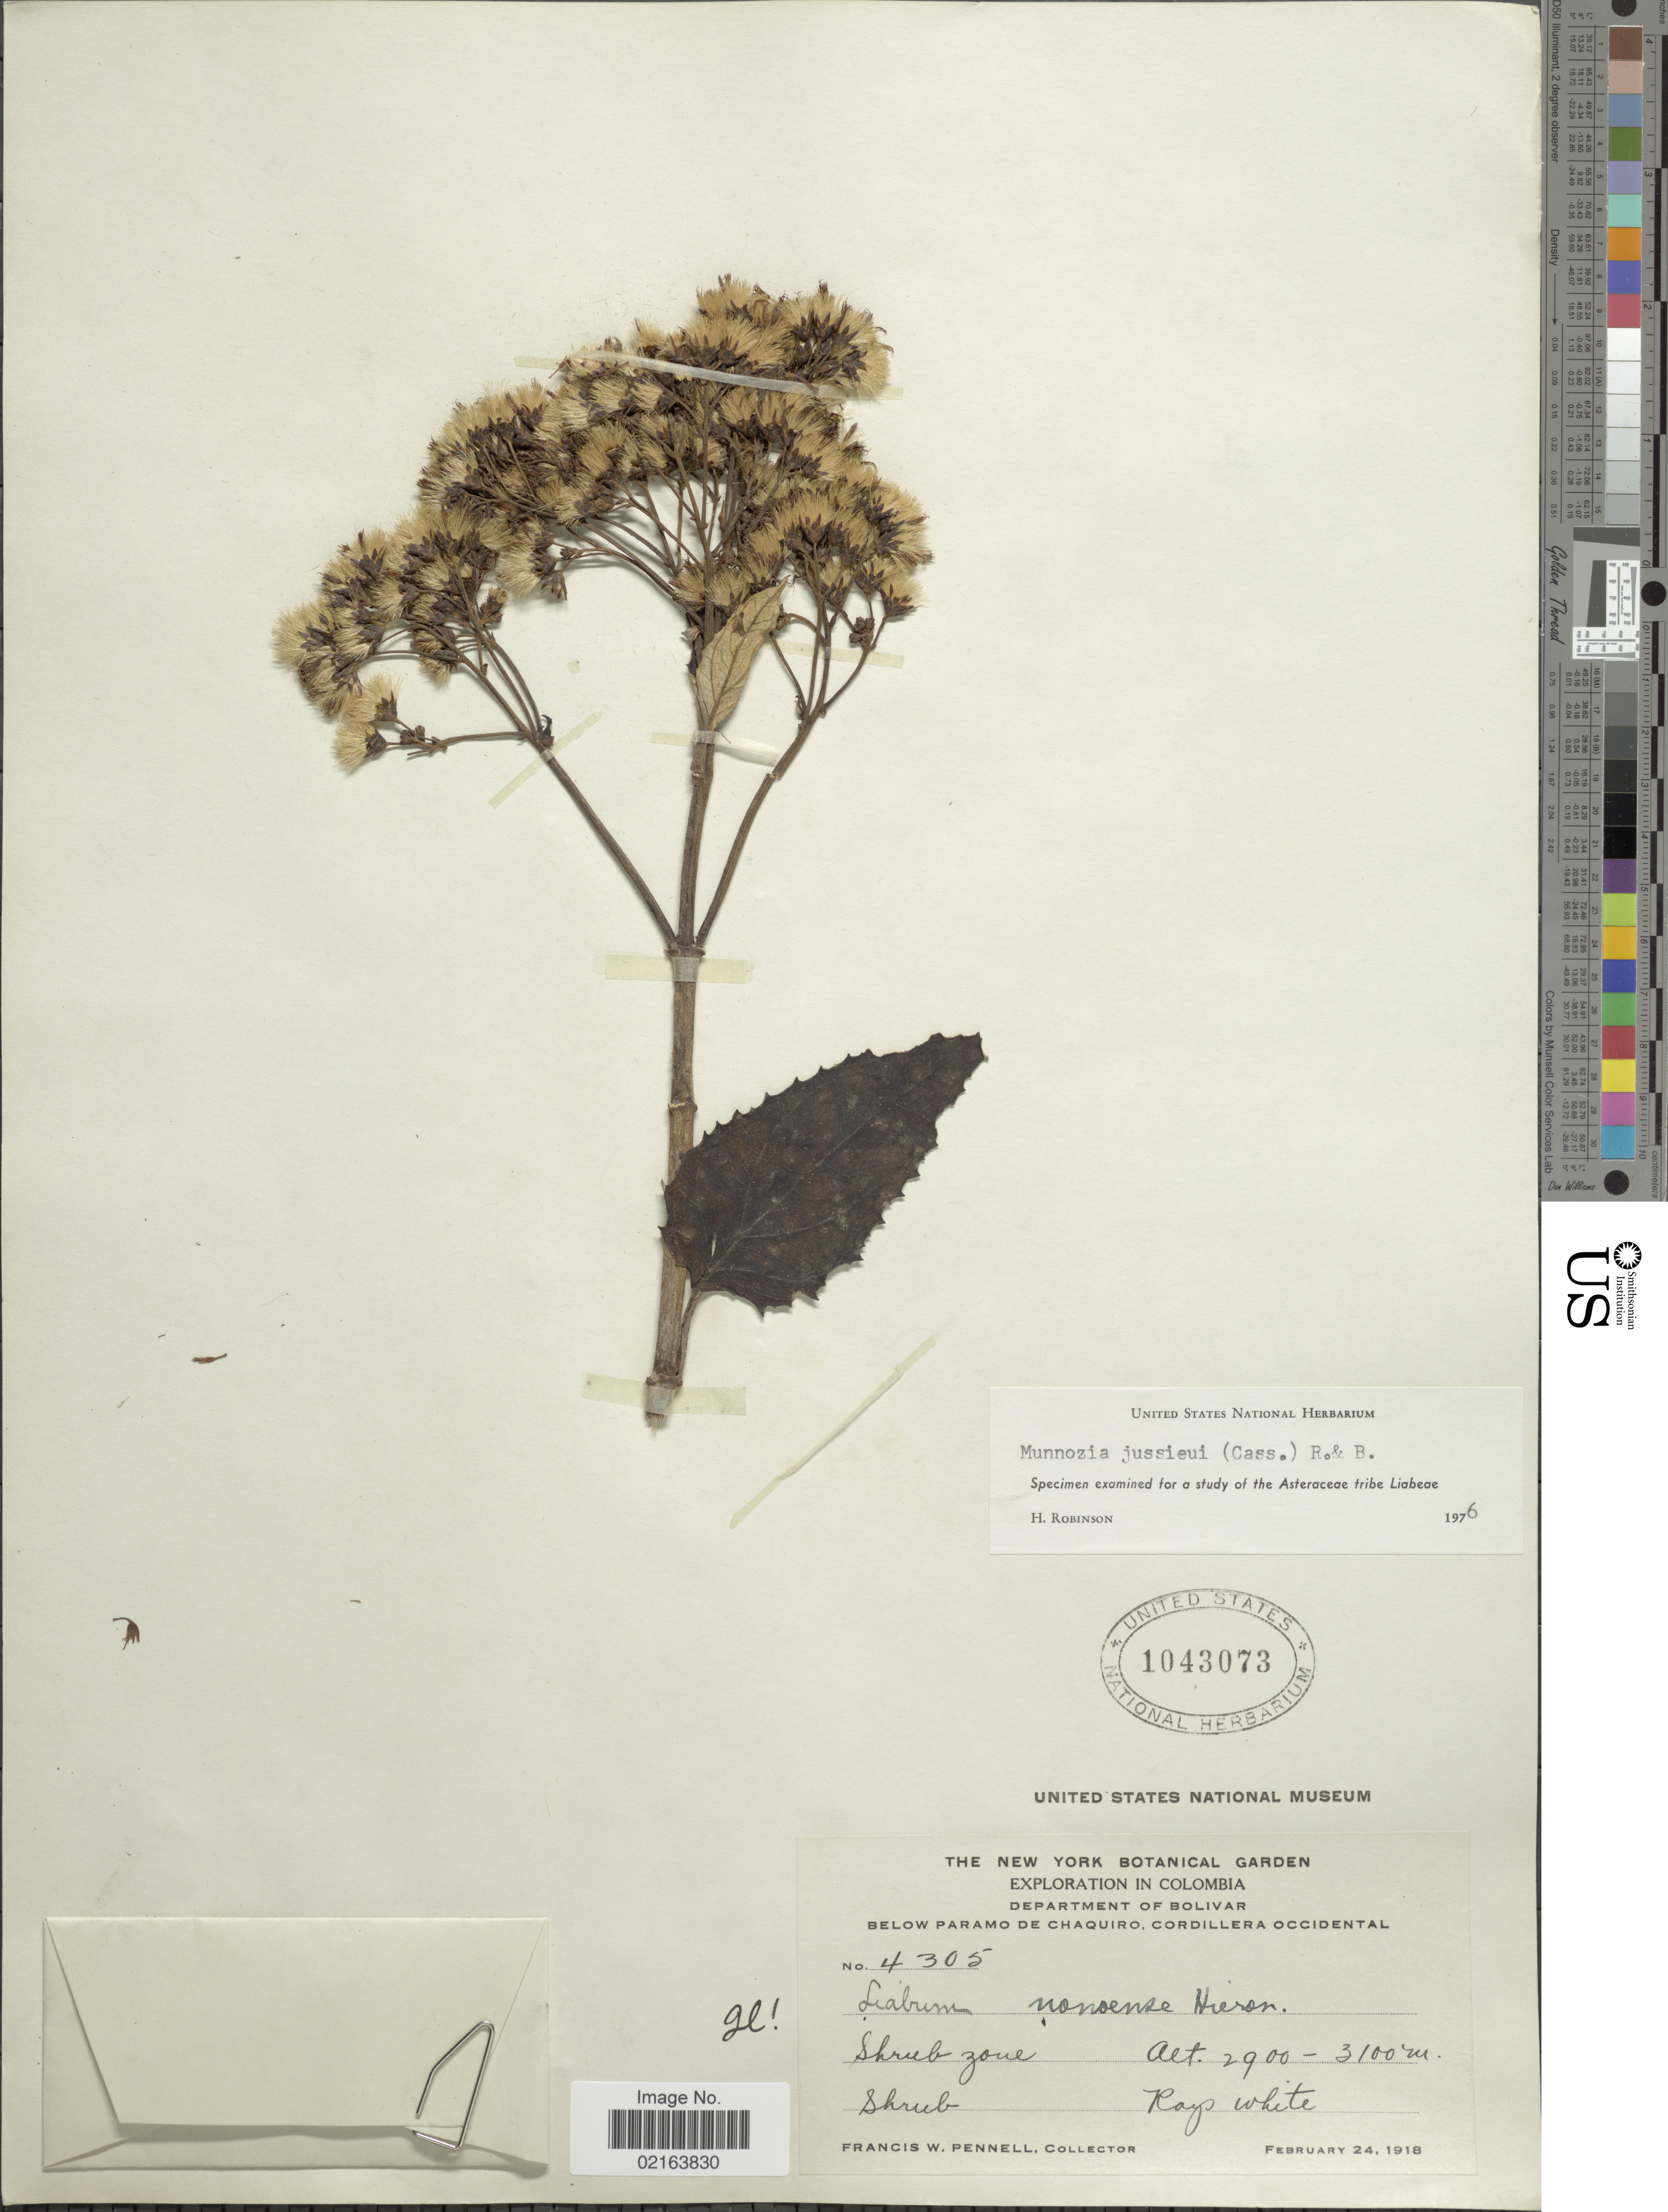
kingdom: Plantae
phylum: Tracheophyta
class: Magnoliopsida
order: Asterales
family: Asteraceae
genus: Munnozia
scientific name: Munnozia jussieui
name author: (Cass.) H. Rob. & Brettell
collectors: F. W. Pennell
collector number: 4305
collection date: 1918-02-24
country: Colombia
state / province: Bolívar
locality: Department of Bolivar, Below Paramo de Chaquiro, Cordillera Occidental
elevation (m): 2900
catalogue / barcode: US 1043073